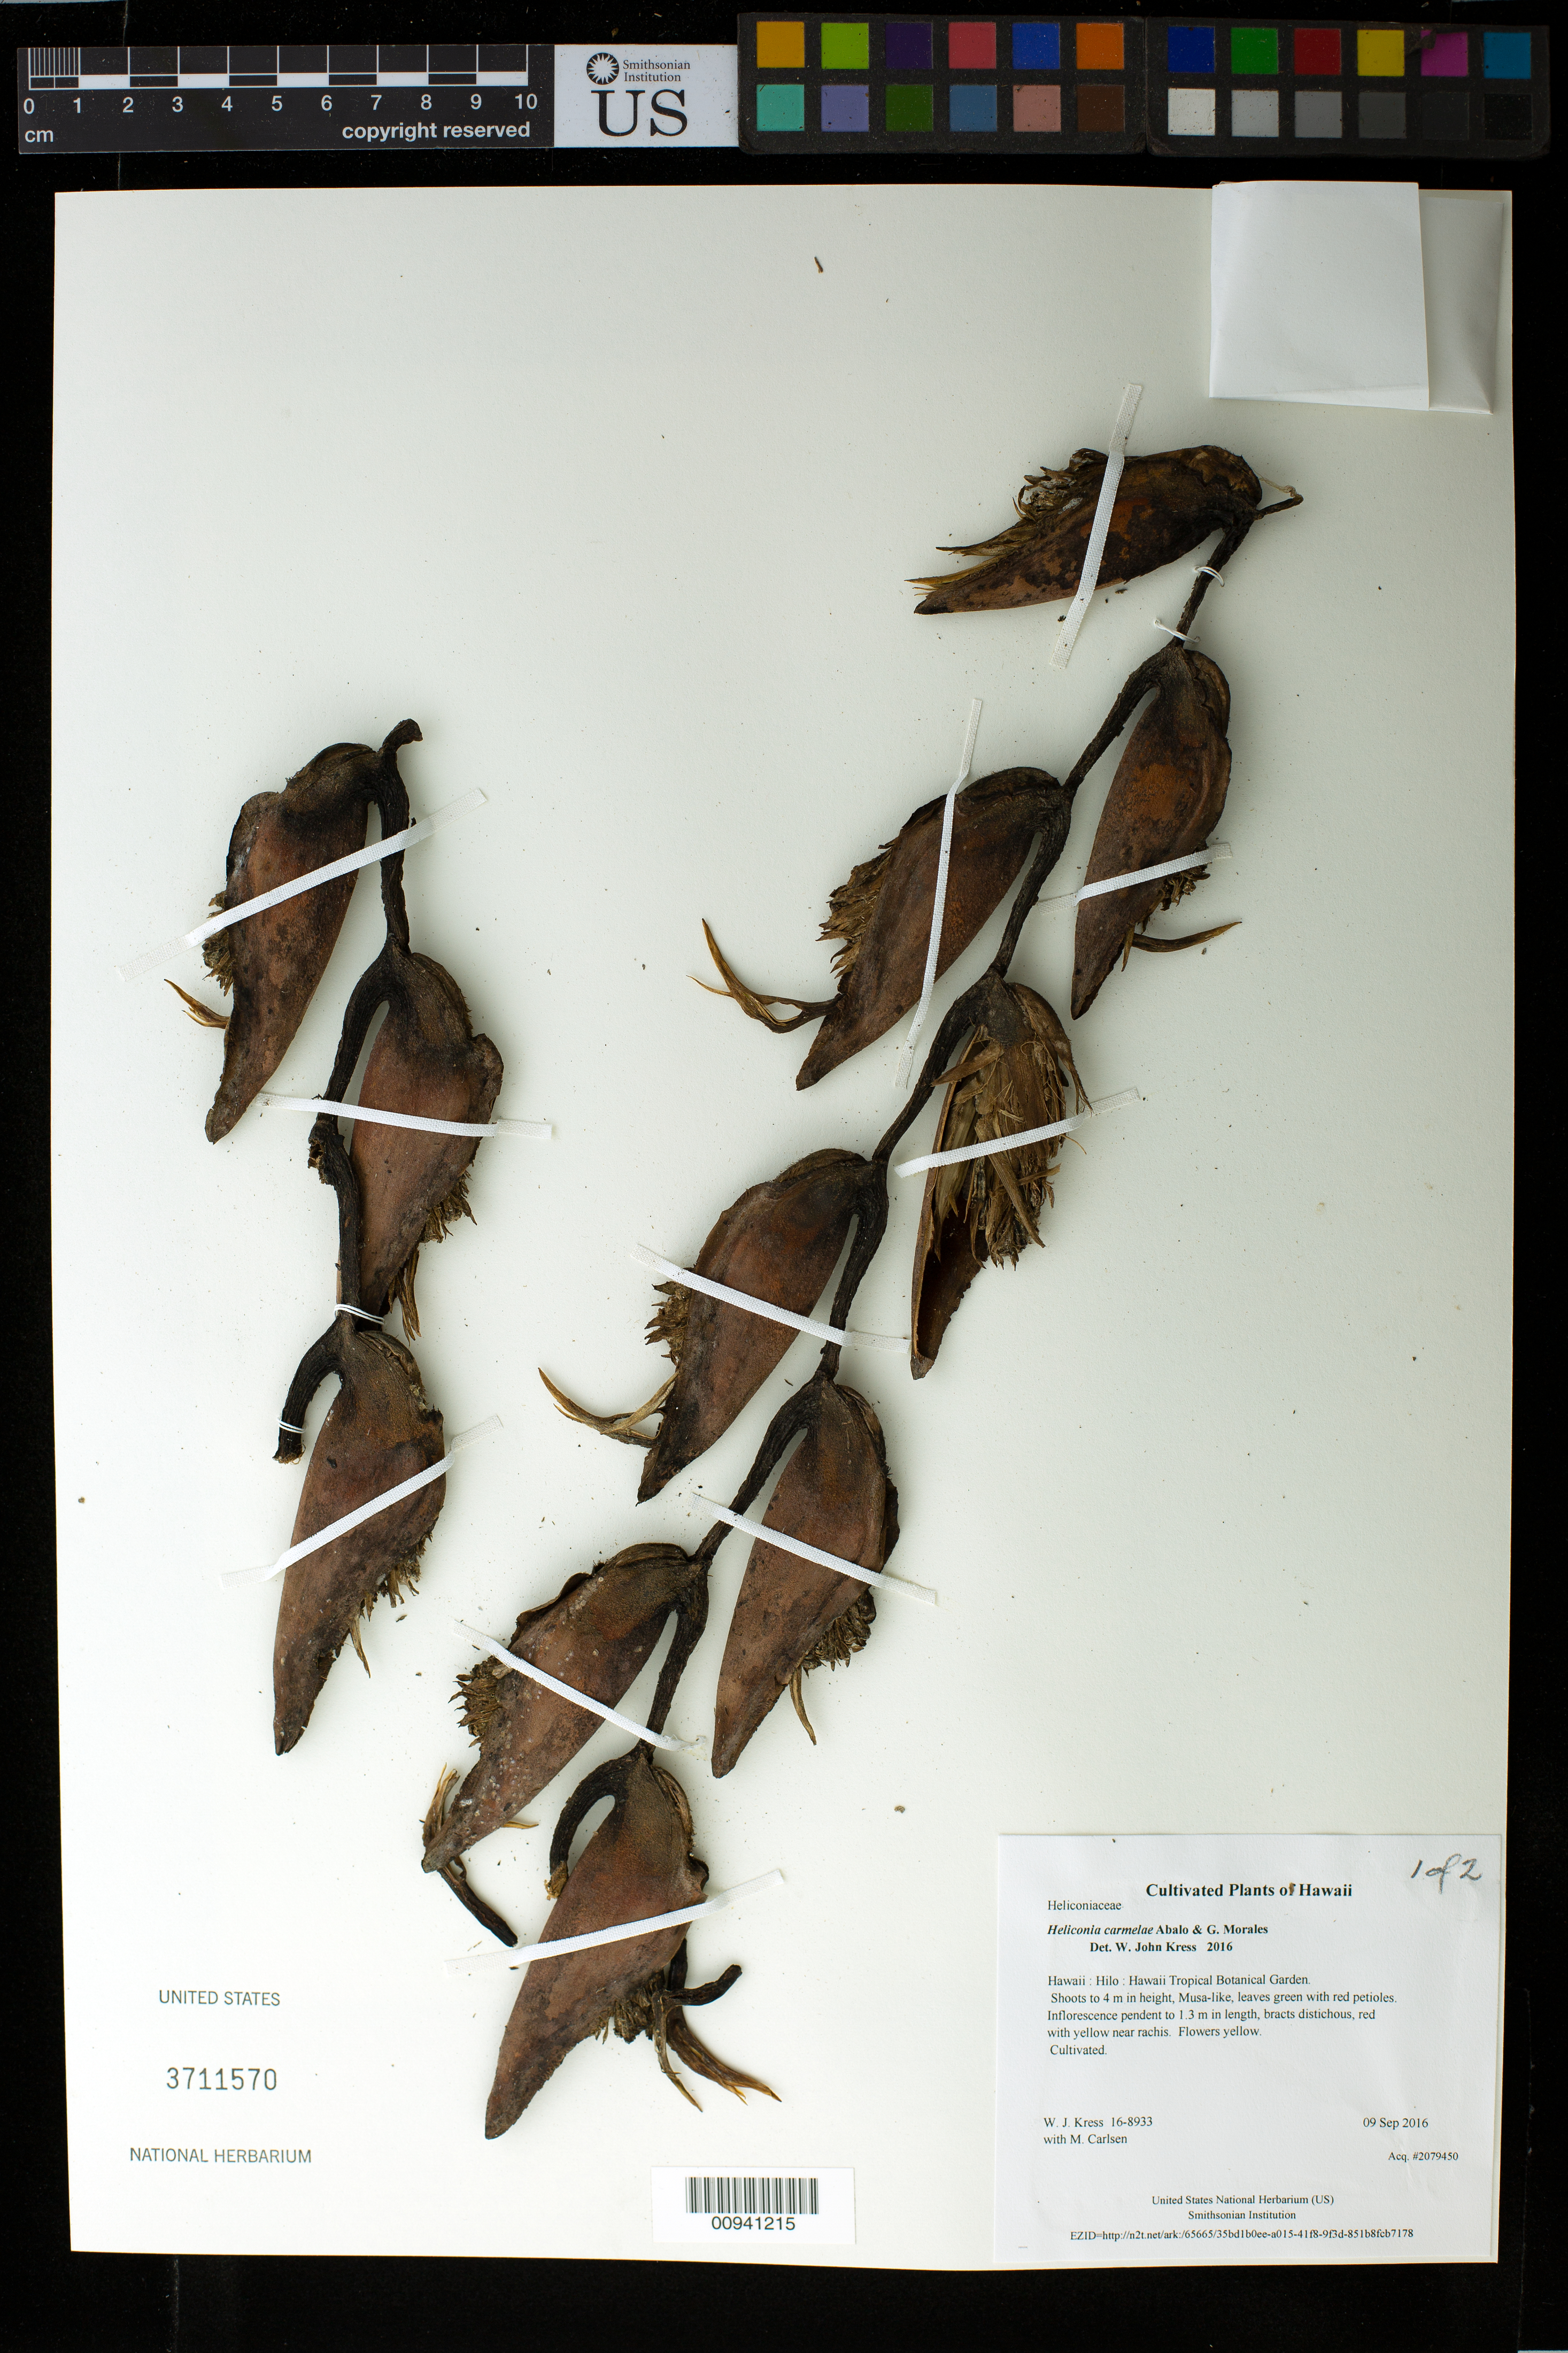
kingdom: Plantae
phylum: Tracheophyta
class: Liliopsida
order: Zingiberales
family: Heliconiaceae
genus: Heliconia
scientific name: Heliconia carmelae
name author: Abalo & G. Morales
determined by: Kress, W. J., (US), Smithsonian Institution - National Museum of Natural History (UNITED STATES)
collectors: W. J. Kress & M. M. Carlsen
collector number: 16-8933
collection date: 2016-09-09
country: United States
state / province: Hawaii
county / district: Hawaii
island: Hawaii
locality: Hawaii Tropical Botanical Garden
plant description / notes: Frozen tissue stored in Biorepository at AG5NO39; dried tissue stored at AG5NO40.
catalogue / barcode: US 3711570